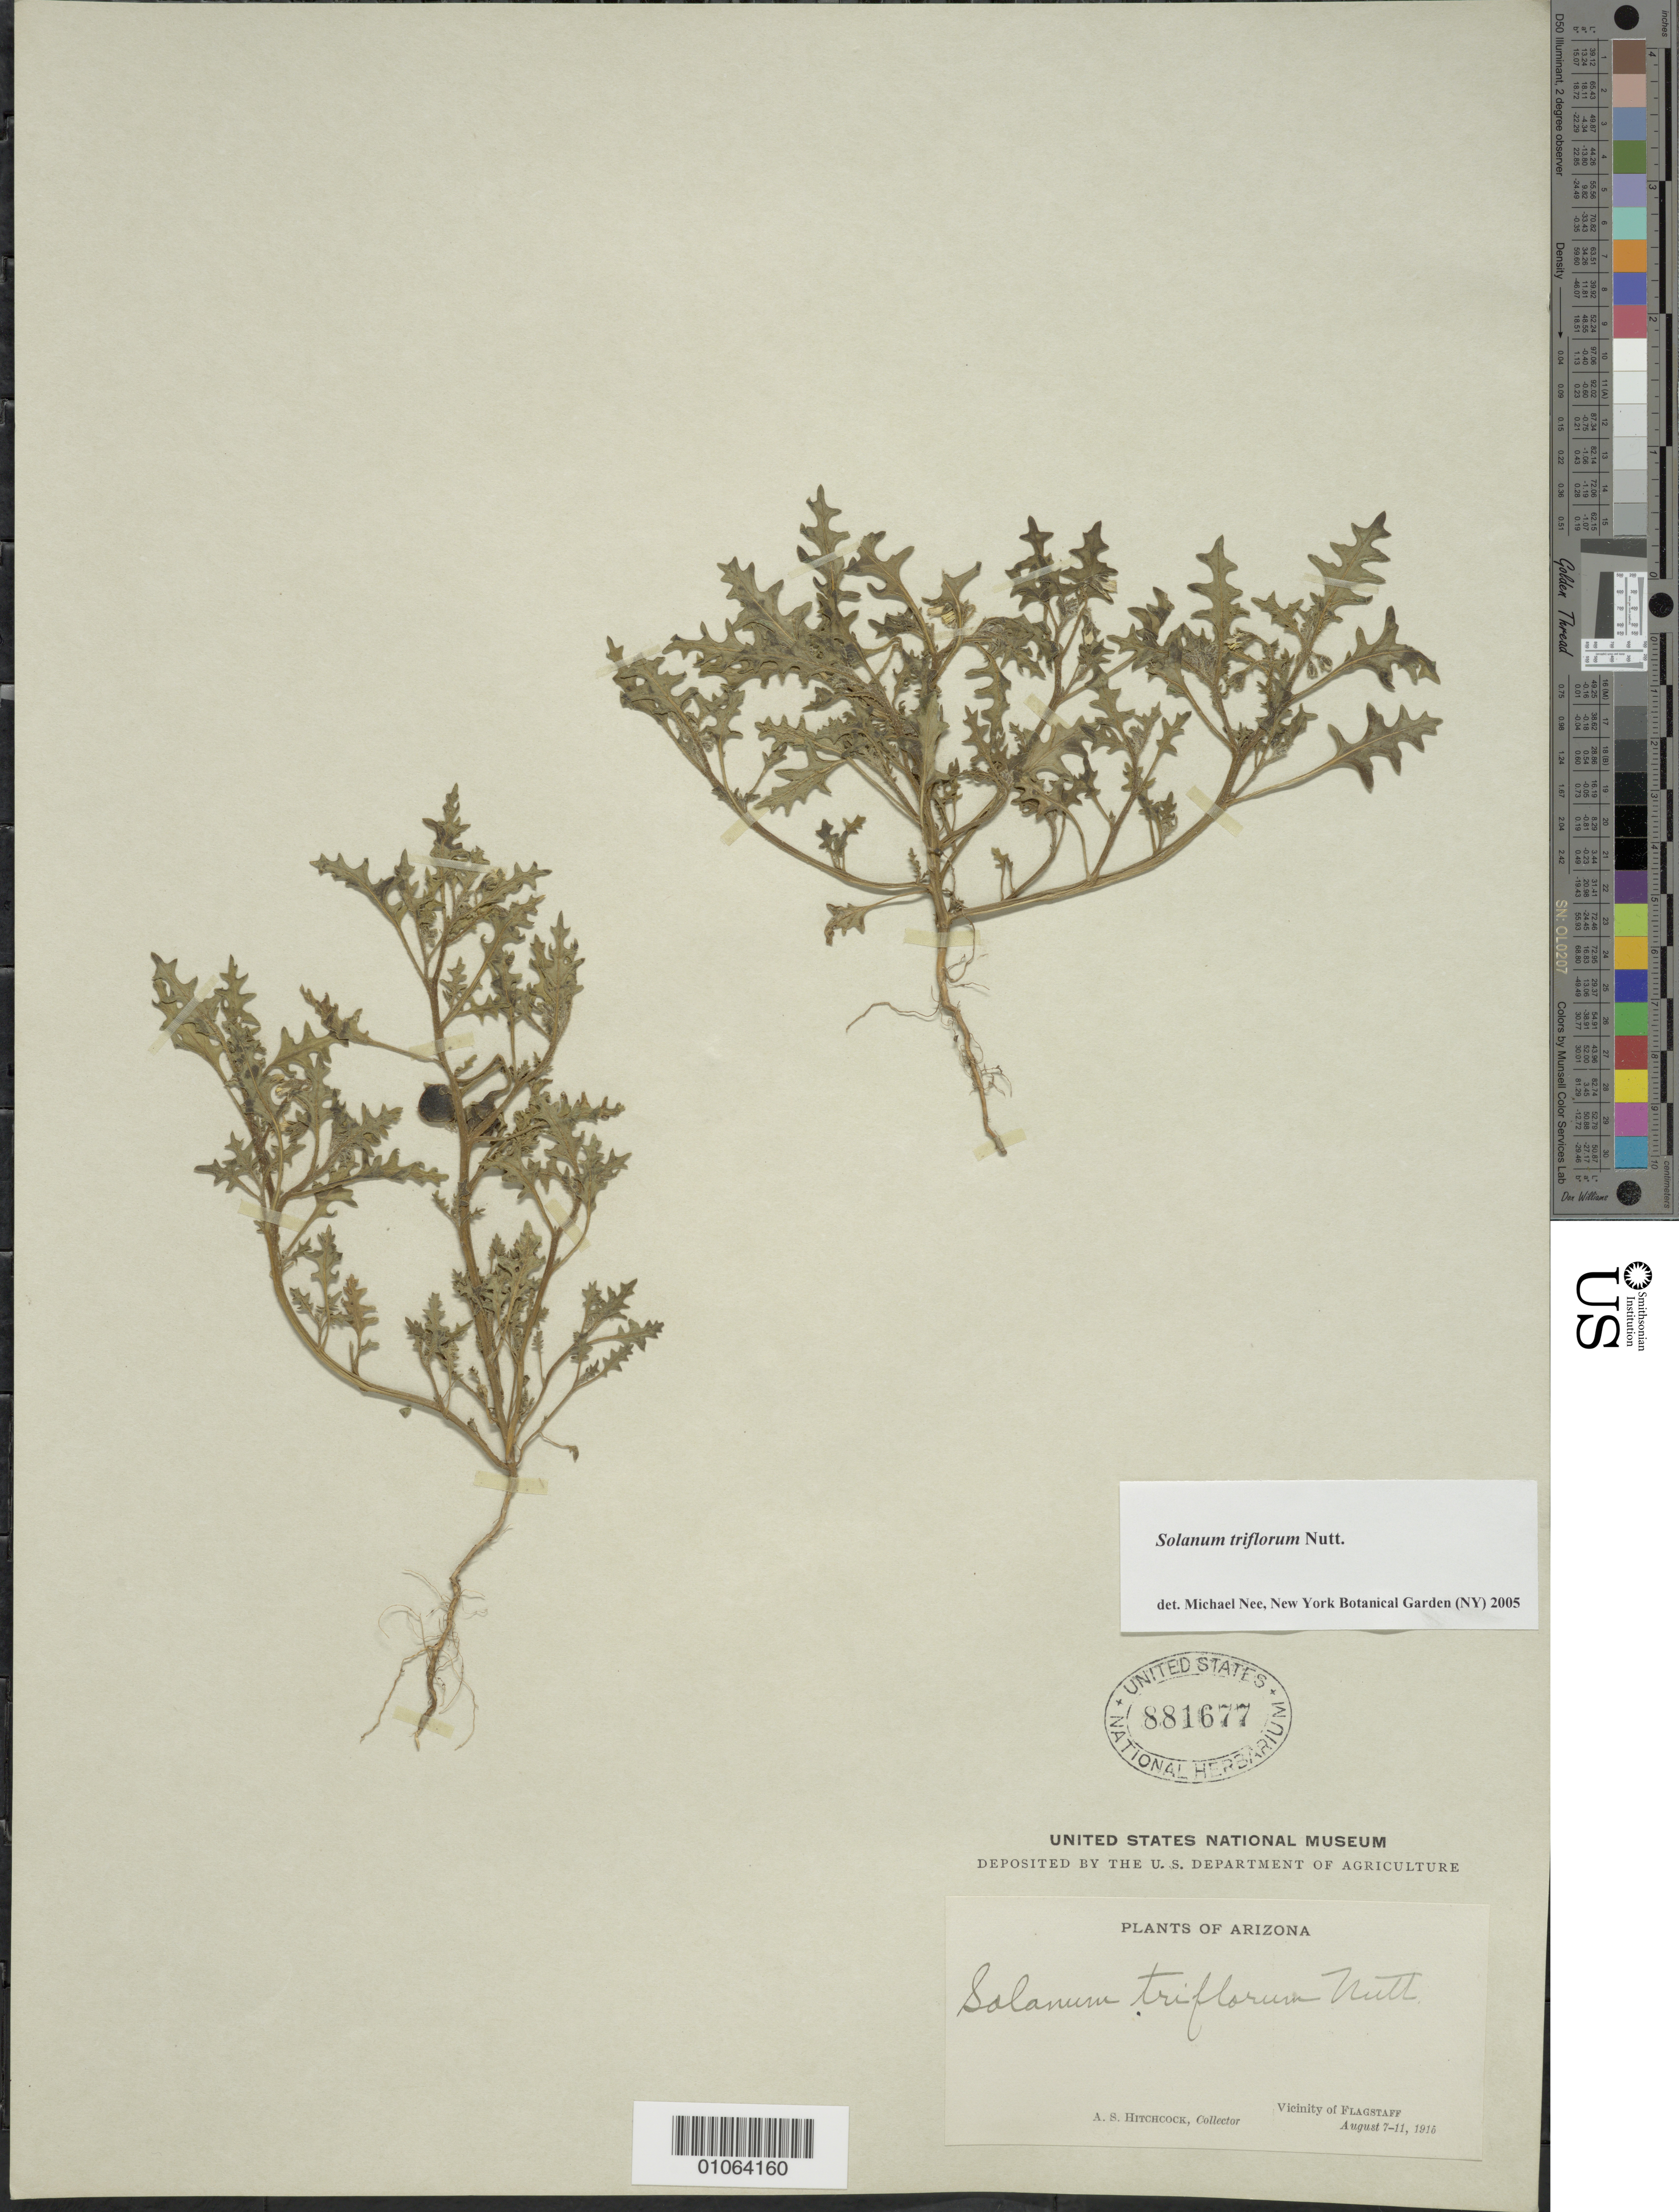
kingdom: Plantae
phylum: Tracheophyta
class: Magnoliopsida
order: Solanales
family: Solanaceae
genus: Solanum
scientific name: Solanum triflorum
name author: Nutt.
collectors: A. S. Hitchcock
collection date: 1915-08-07/1915-08-11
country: United States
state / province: Arizona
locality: Vicinity of Flagstaff.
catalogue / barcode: US 881677